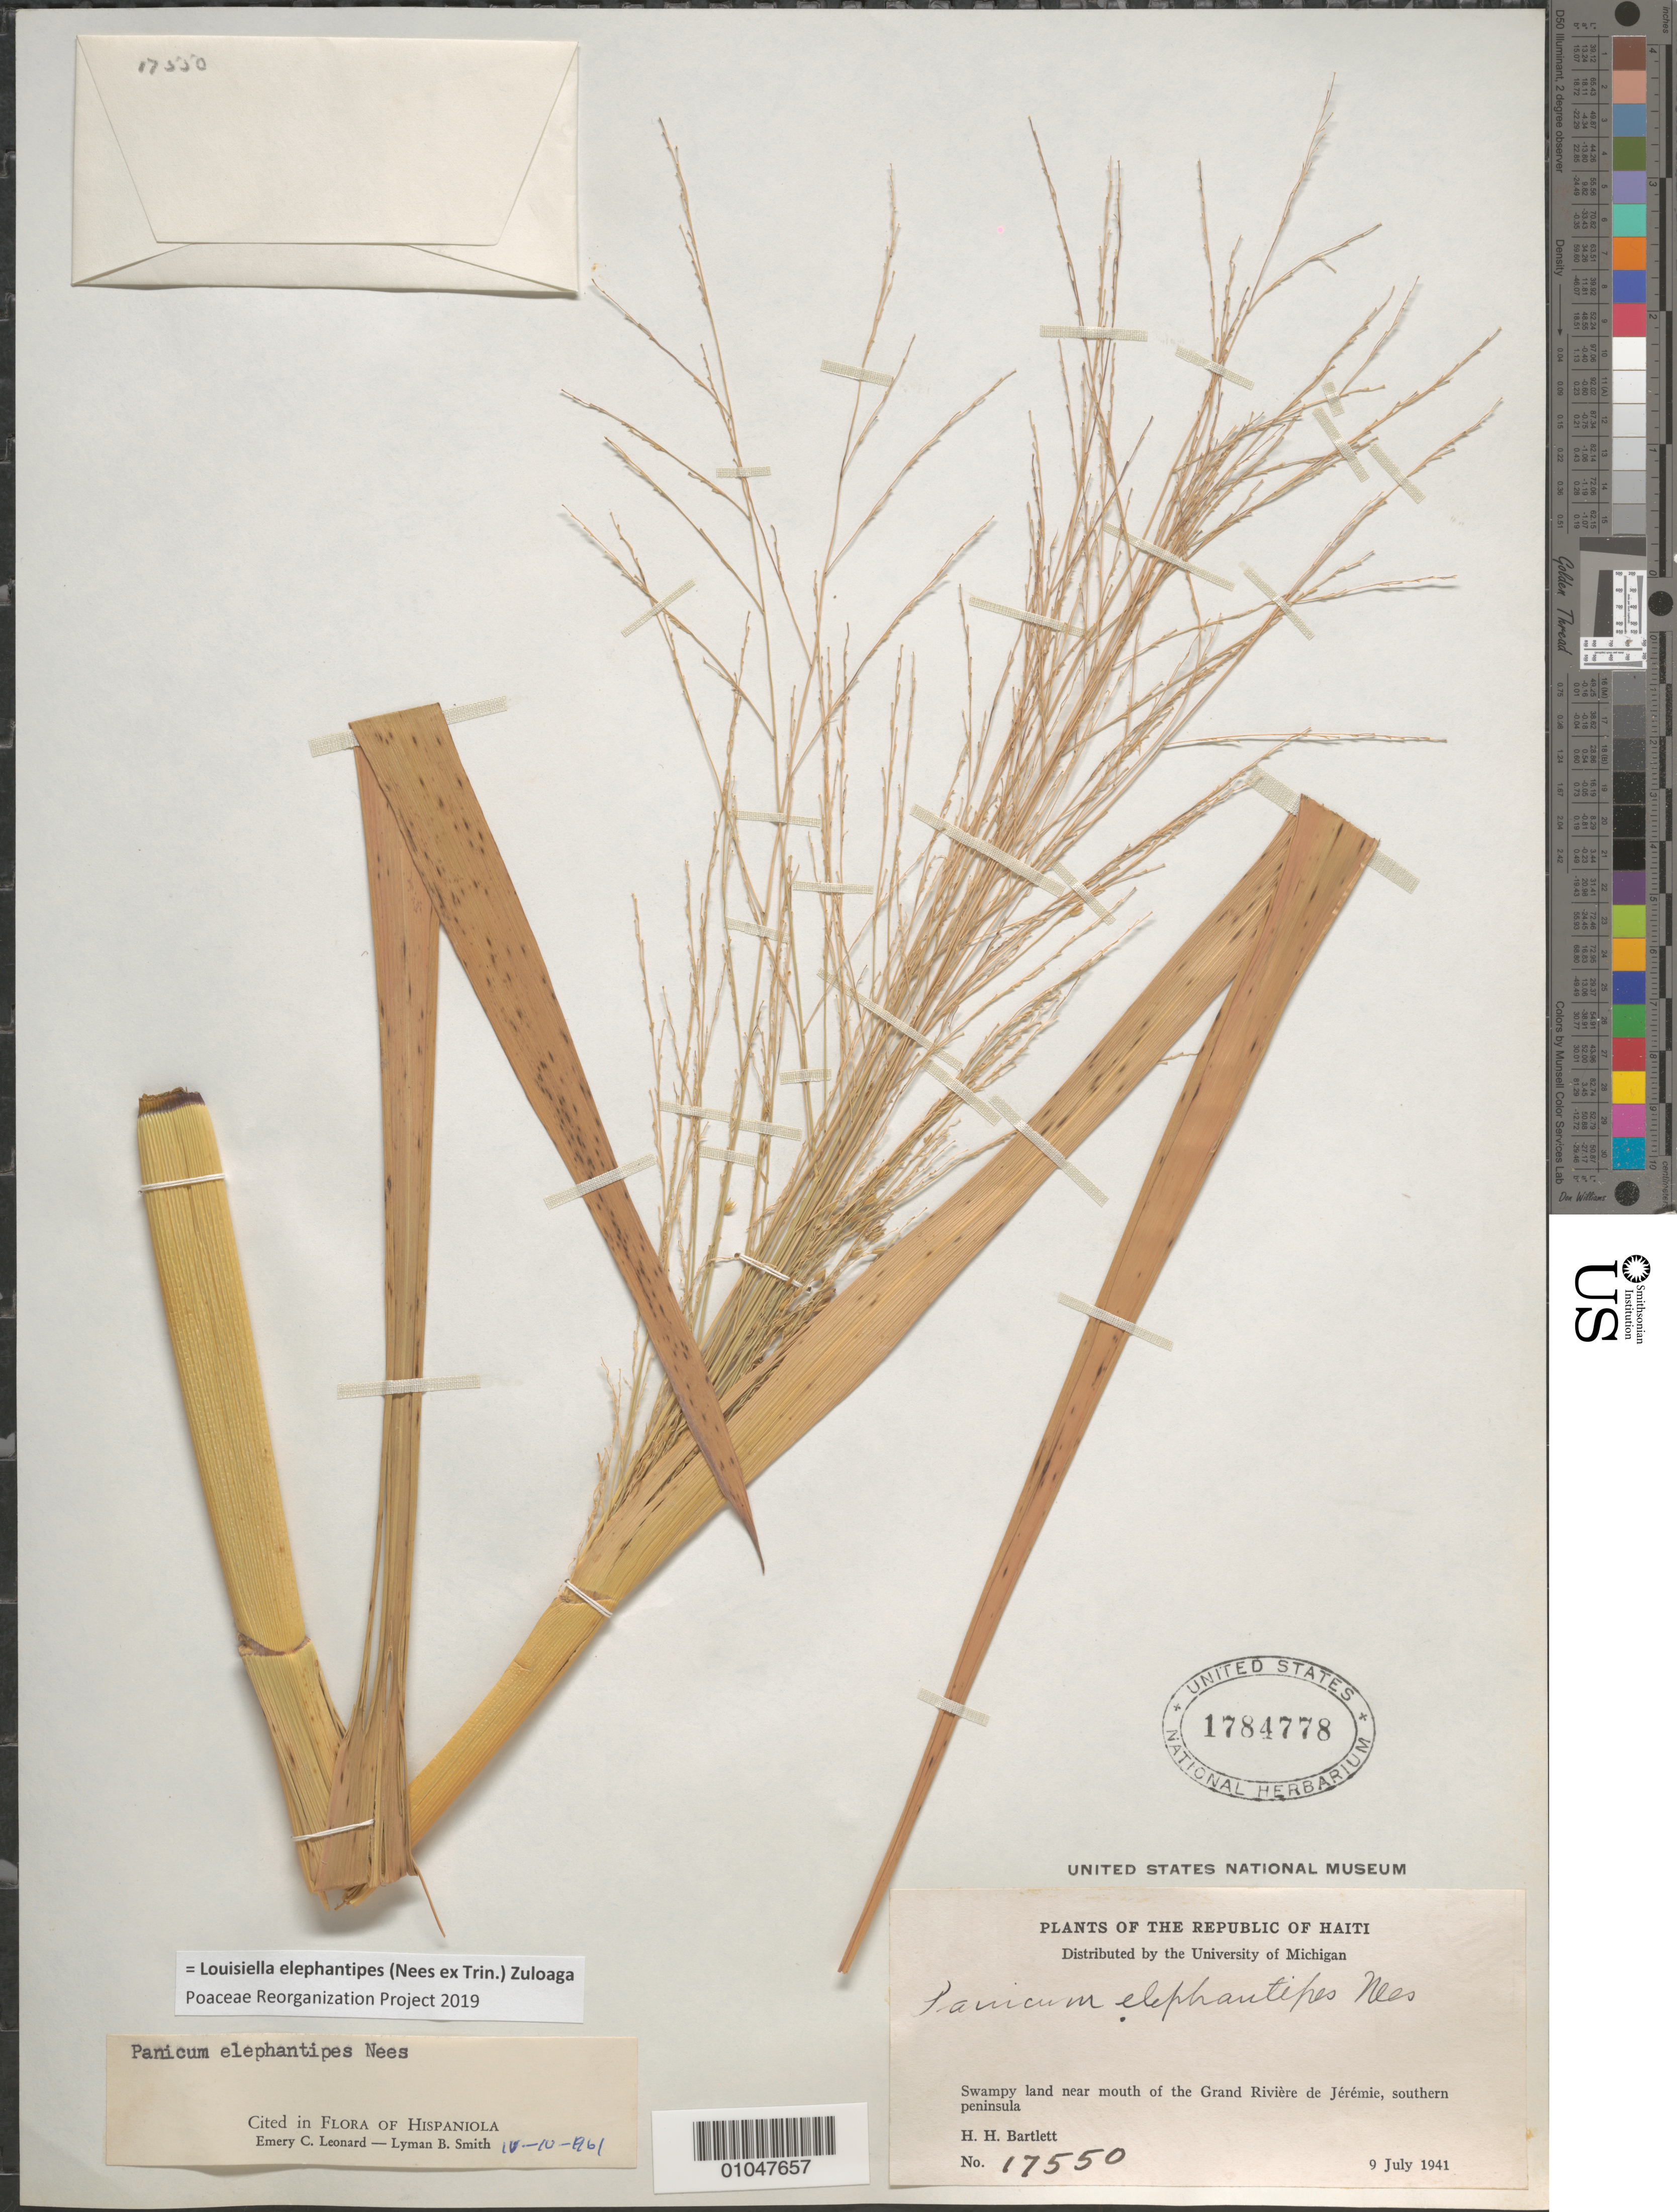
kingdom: Plantae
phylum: Tracheophyta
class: Liliopsida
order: Poales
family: Poaceae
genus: Louisiella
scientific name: Louisiella elephantipes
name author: (Nees ex Trin.) Zuloaga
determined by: Poaceae Reorganization Project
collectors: H. H. Bartlett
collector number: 17550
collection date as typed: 09 Jul 1941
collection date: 1941-07-09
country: Haiti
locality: Swampy Island near mouth of Grand River de Jeremie, S peninsula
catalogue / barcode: US 1784778